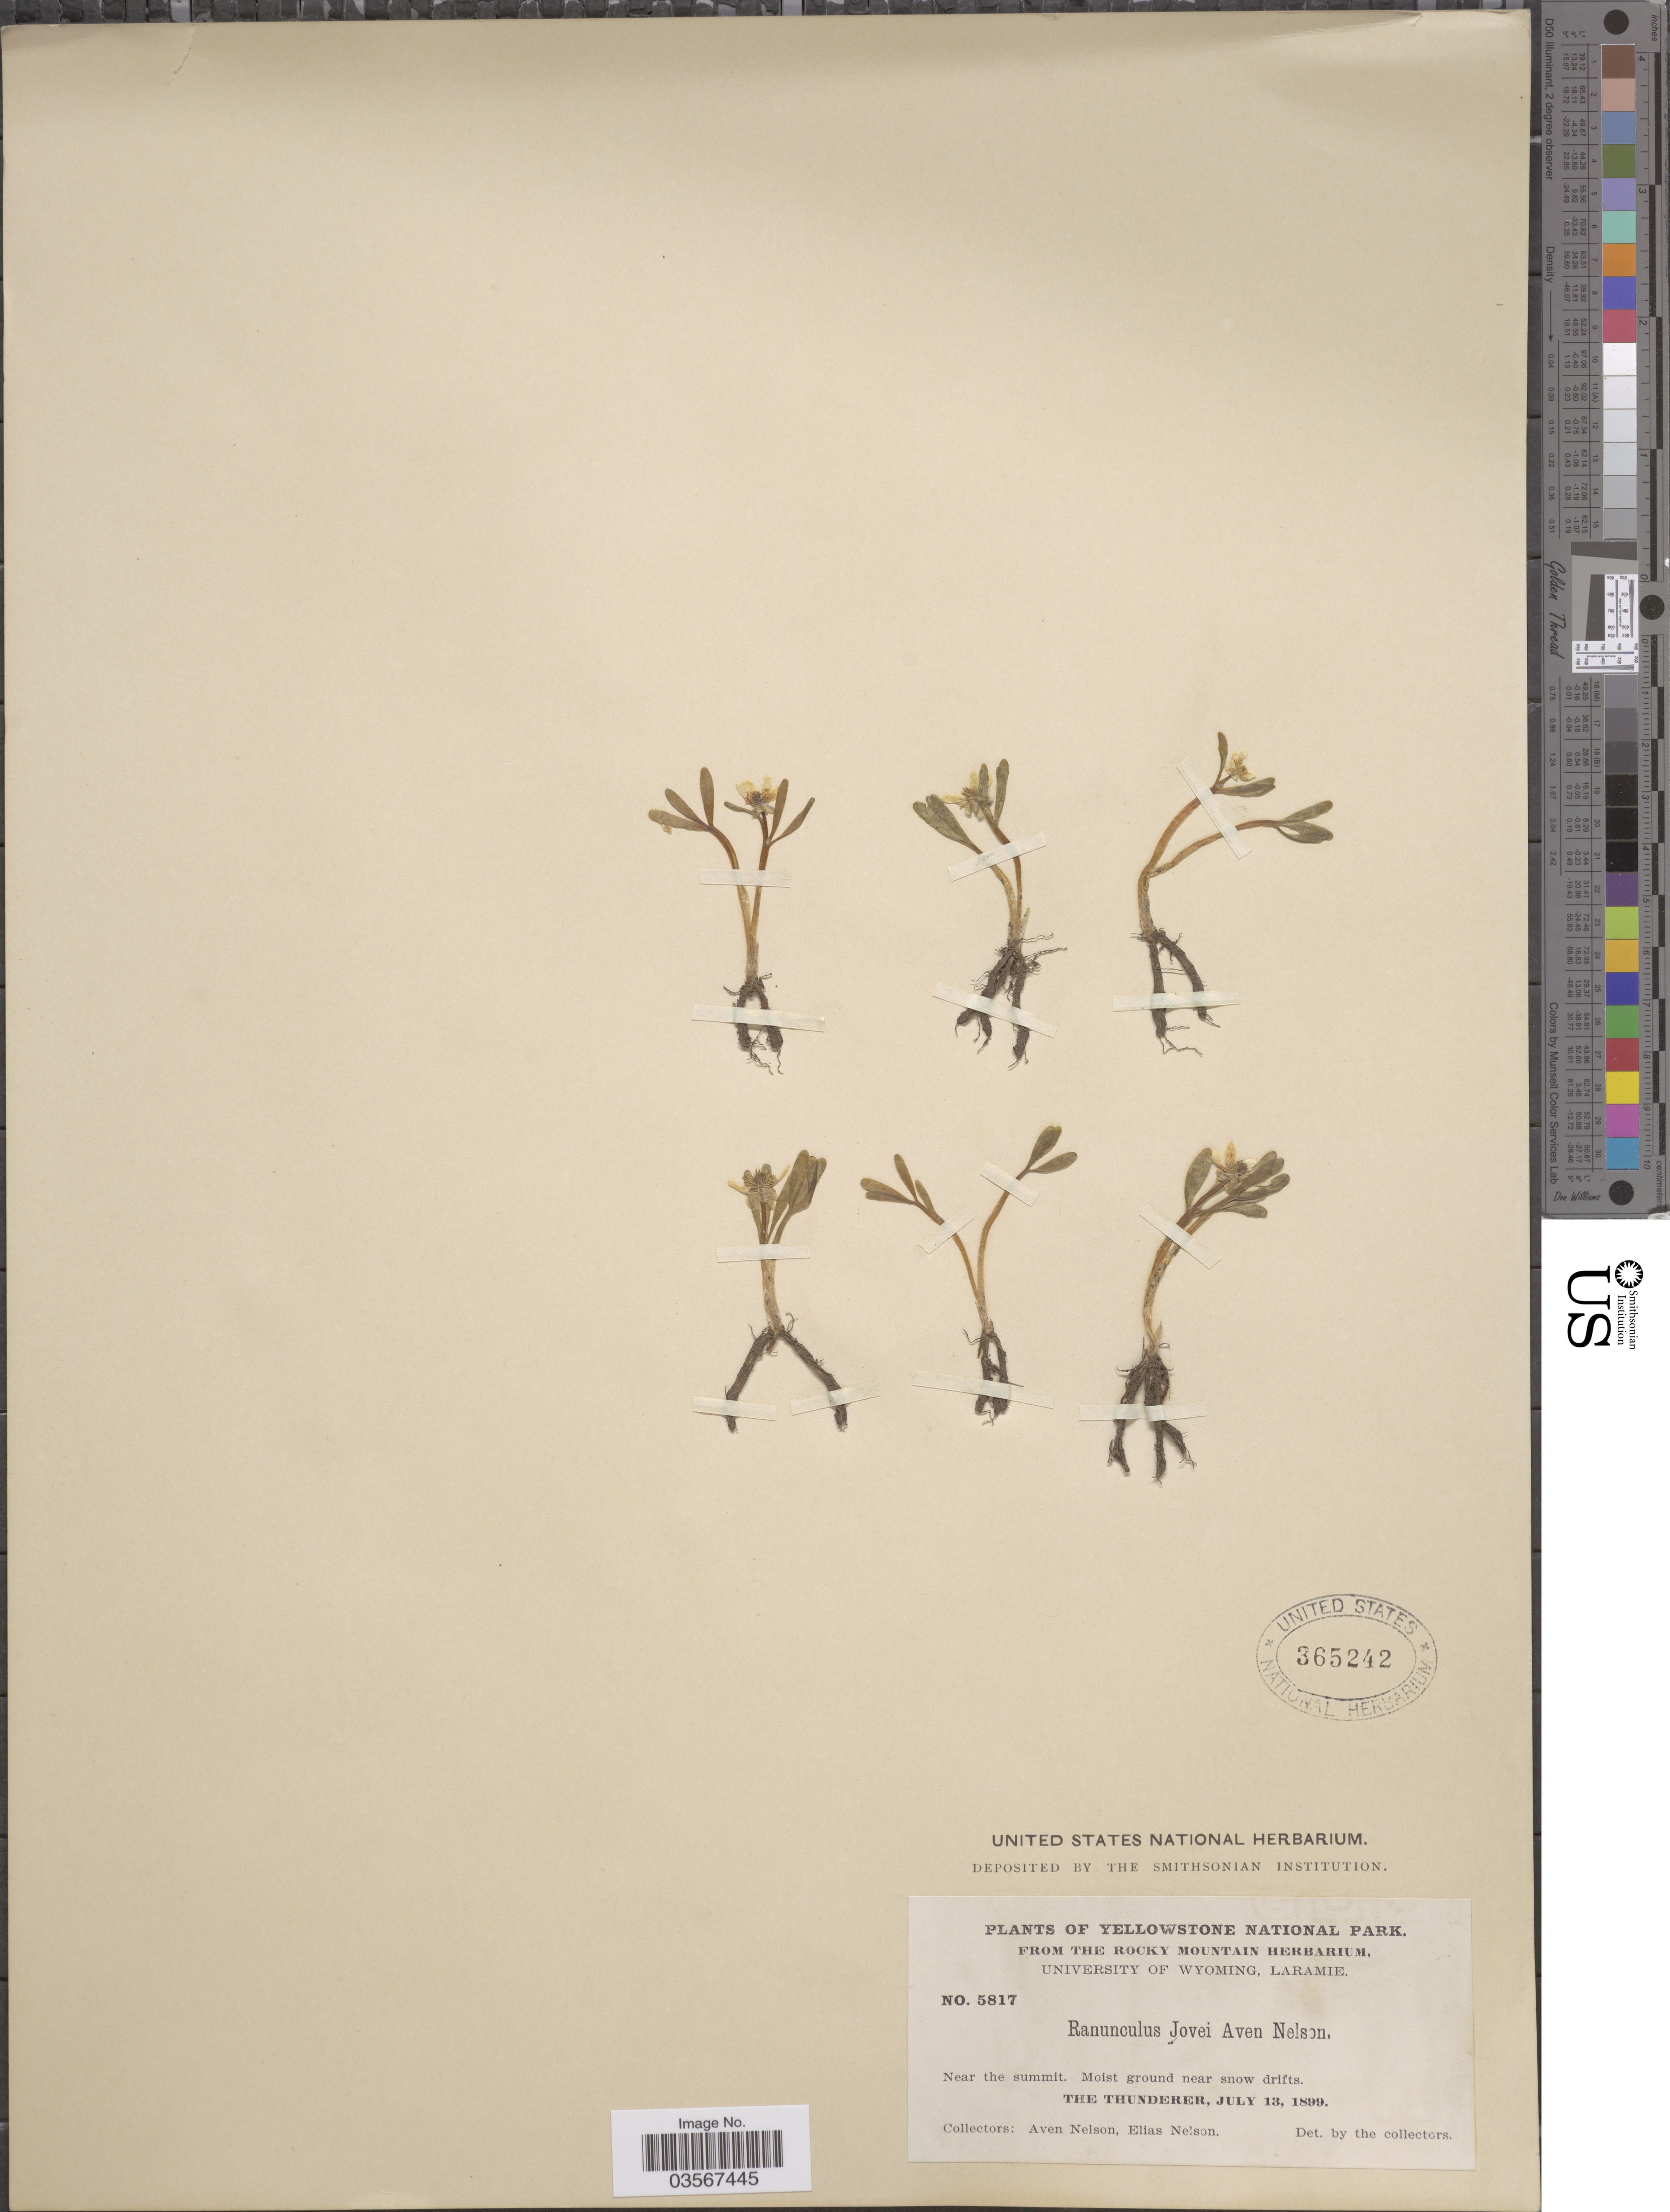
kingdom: Plantae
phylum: Tracheophyta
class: Magnoliopsida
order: Ranunculales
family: Ranunculaceae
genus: Ranunculus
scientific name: Ranunculus jovis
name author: A. Nelson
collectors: A. Nelson & E. Nelson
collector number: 5817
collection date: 1899-07-13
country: United States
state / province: Wyoming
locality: Yellowstone National Park. Near the summit. The Thunderer.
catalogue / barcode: US 365242